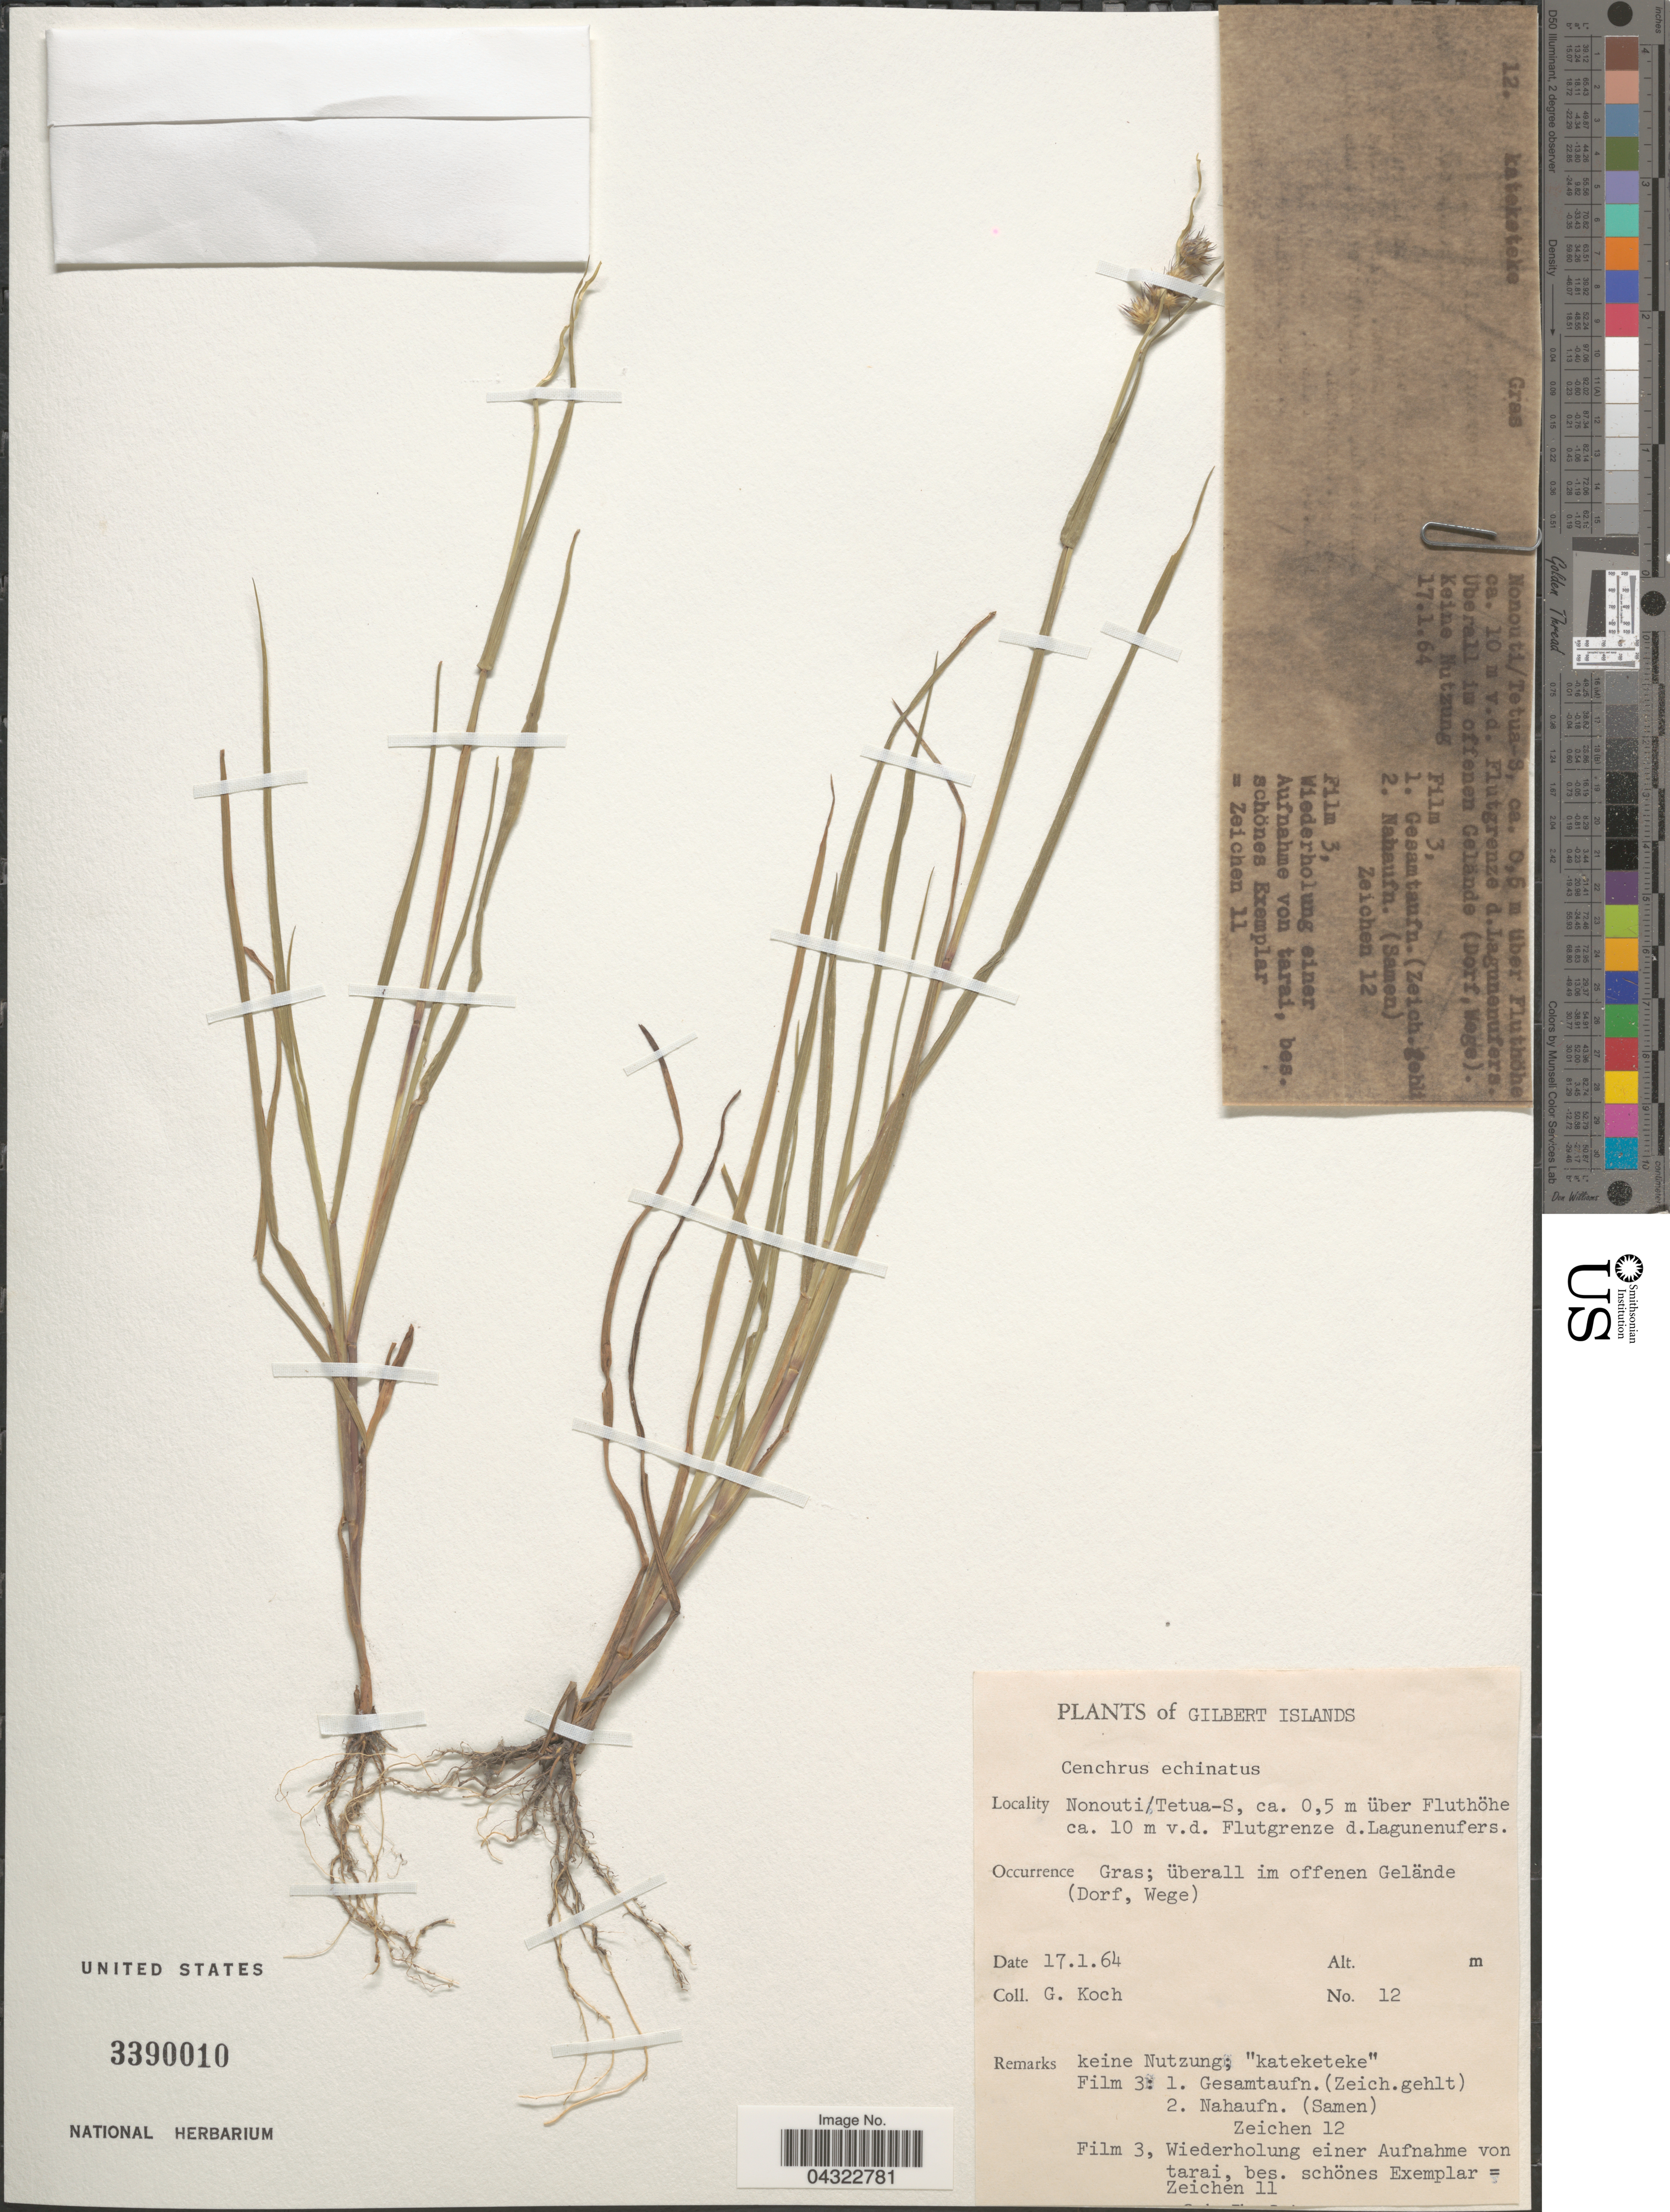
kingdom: Plantae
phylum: Tracheophyta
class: Liliopsida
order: Poales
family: Poaceae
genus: Cenchrus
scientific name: Cenchrus echinatus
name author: L.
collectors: G. Koch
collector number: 12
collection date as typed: Transcribed d/m/y: 17/1/64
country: Kiribati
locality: Gilbert Islands. Nonouti/Tetua-S, ca. 0,5 m über Fluthöhe ca. 10 m v.d. Flutgrenze d.Lagunenufers. Überall im offenen Gelände (Dorf, Wege).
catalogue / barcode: US 3390010